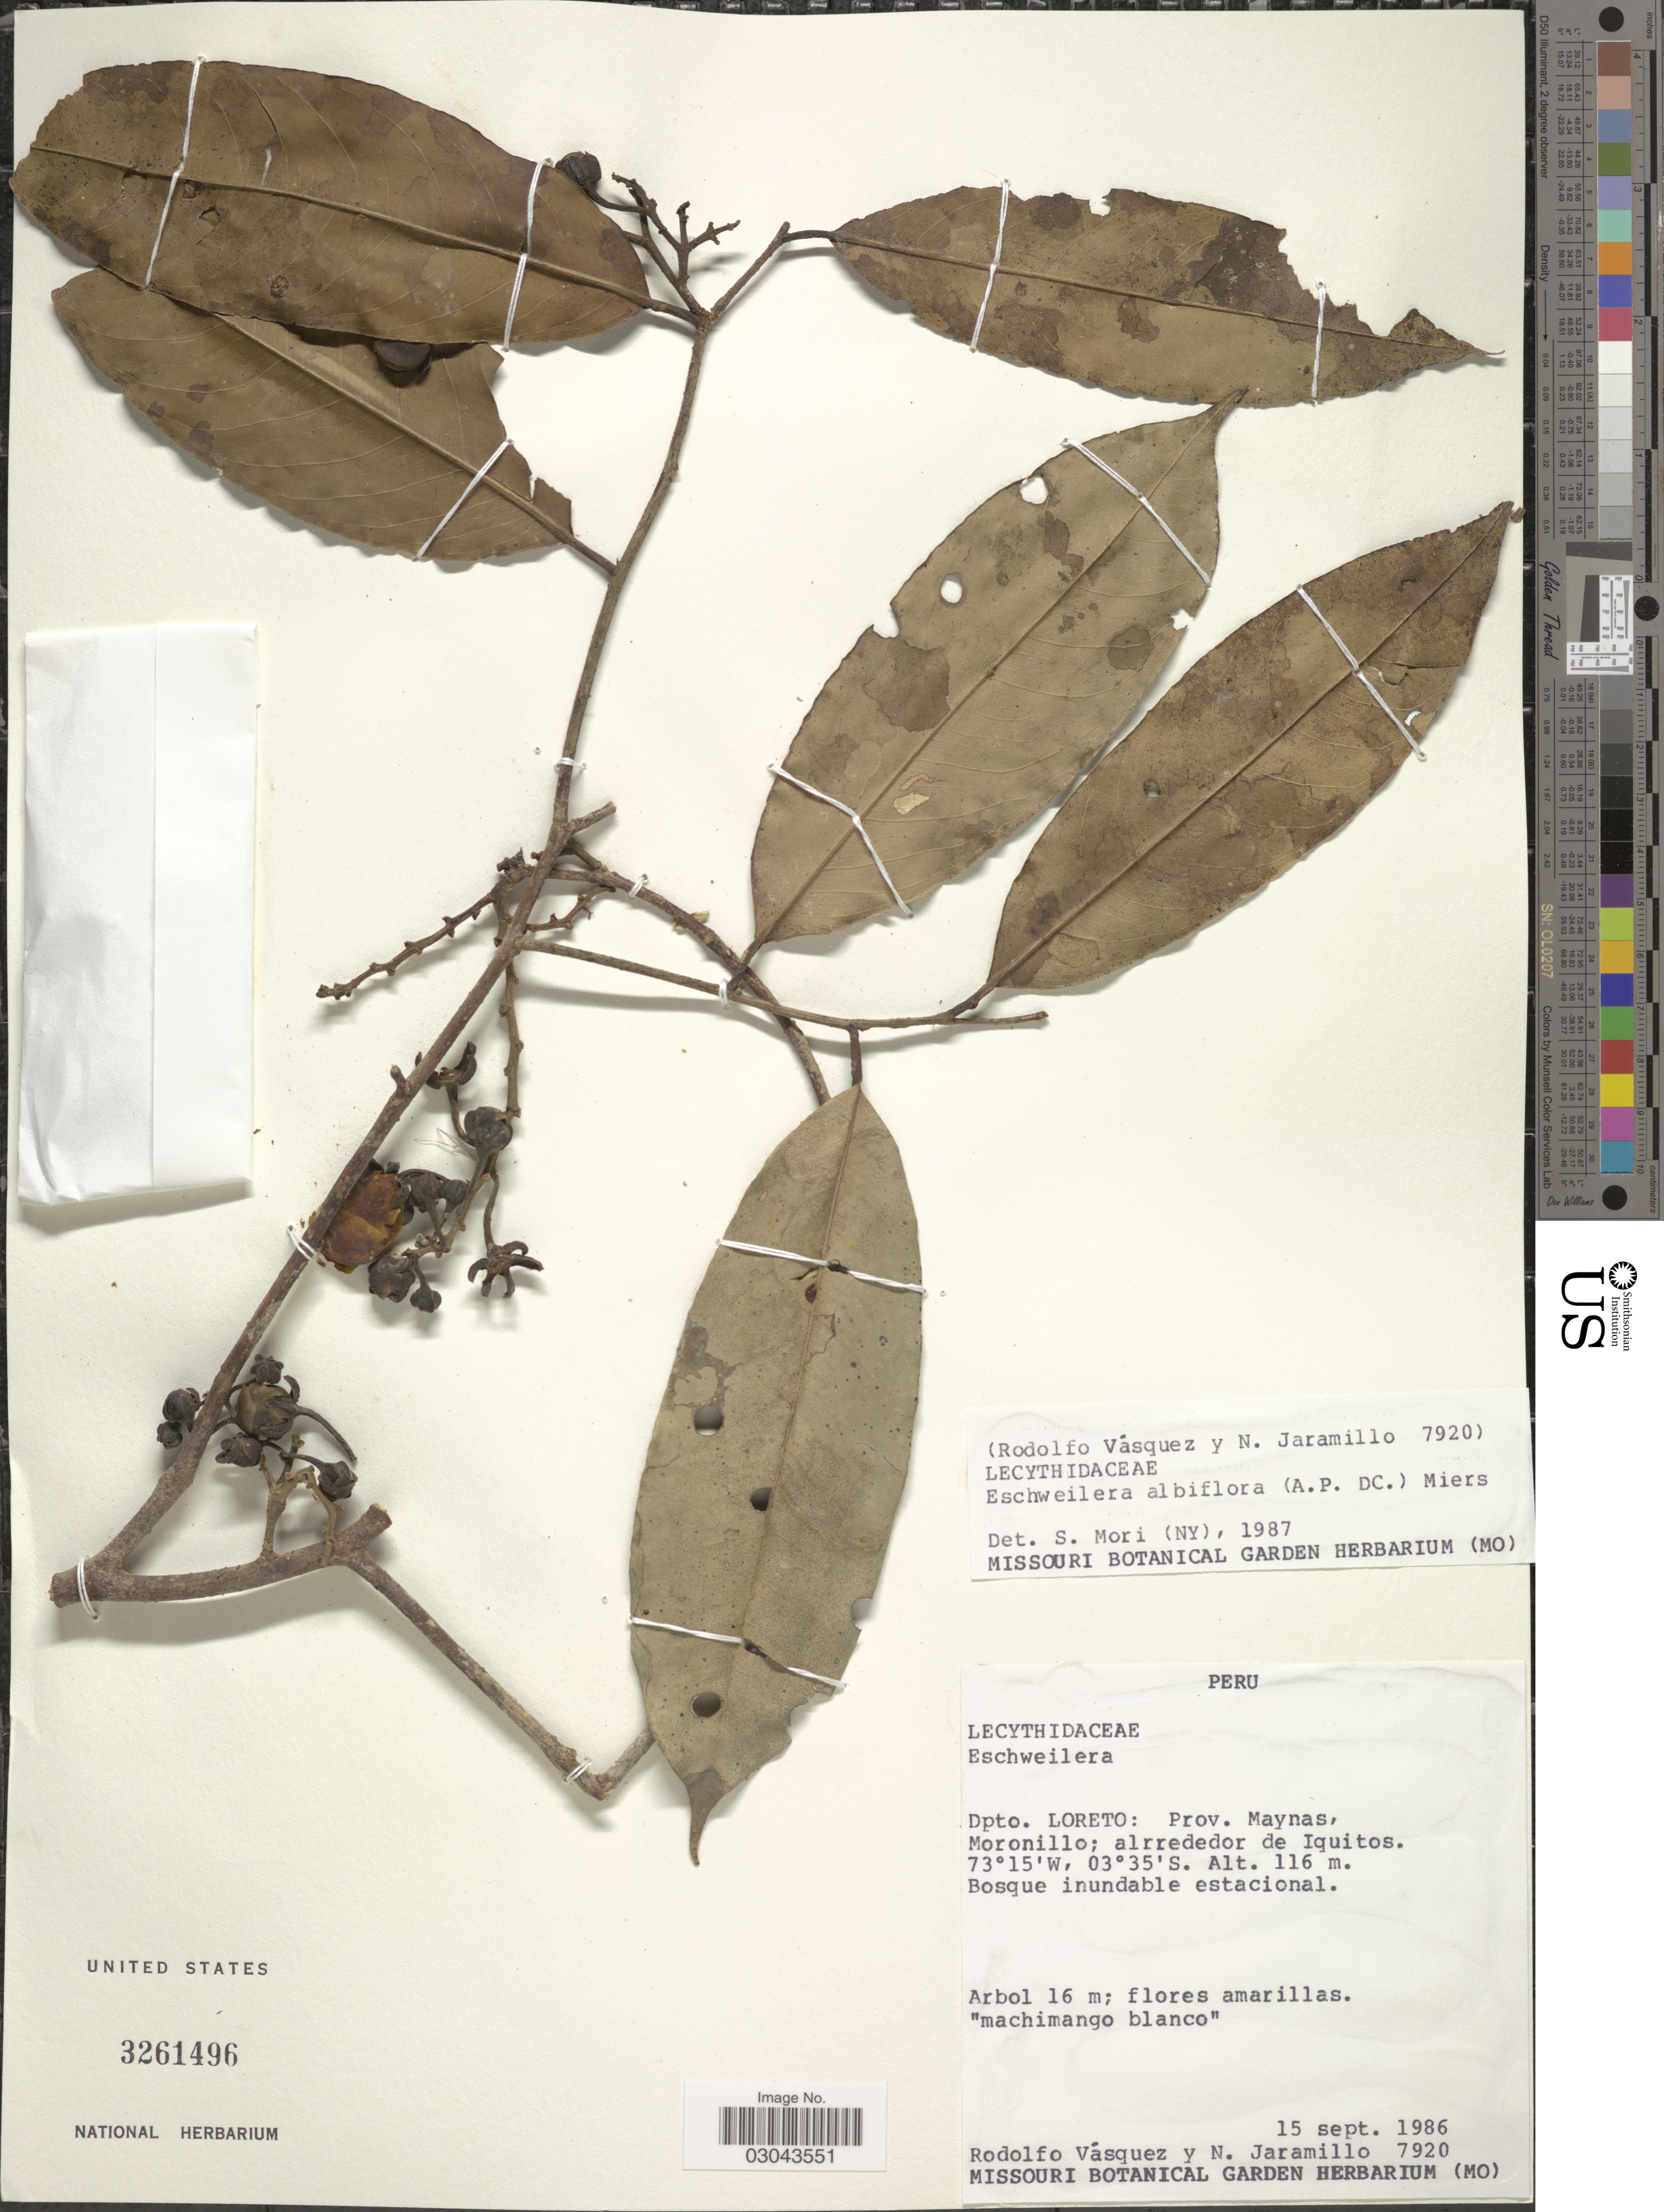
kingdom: Plantae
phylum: Tracheophyta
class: Magnoliopsida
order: Ericales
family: Lecythidaceae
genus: Eschweilera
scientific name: Eschweilera albiflora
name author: (DC.) Miers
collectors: R. Vásquez & N. Jaramillo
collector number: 7920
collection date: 1986-09-15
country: Peru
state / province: Loreto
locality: Dpto. Loreto: Prov. Maynas, Moronillo; alrrededor de Iquitos.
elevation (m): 116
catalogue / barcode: US 3261496